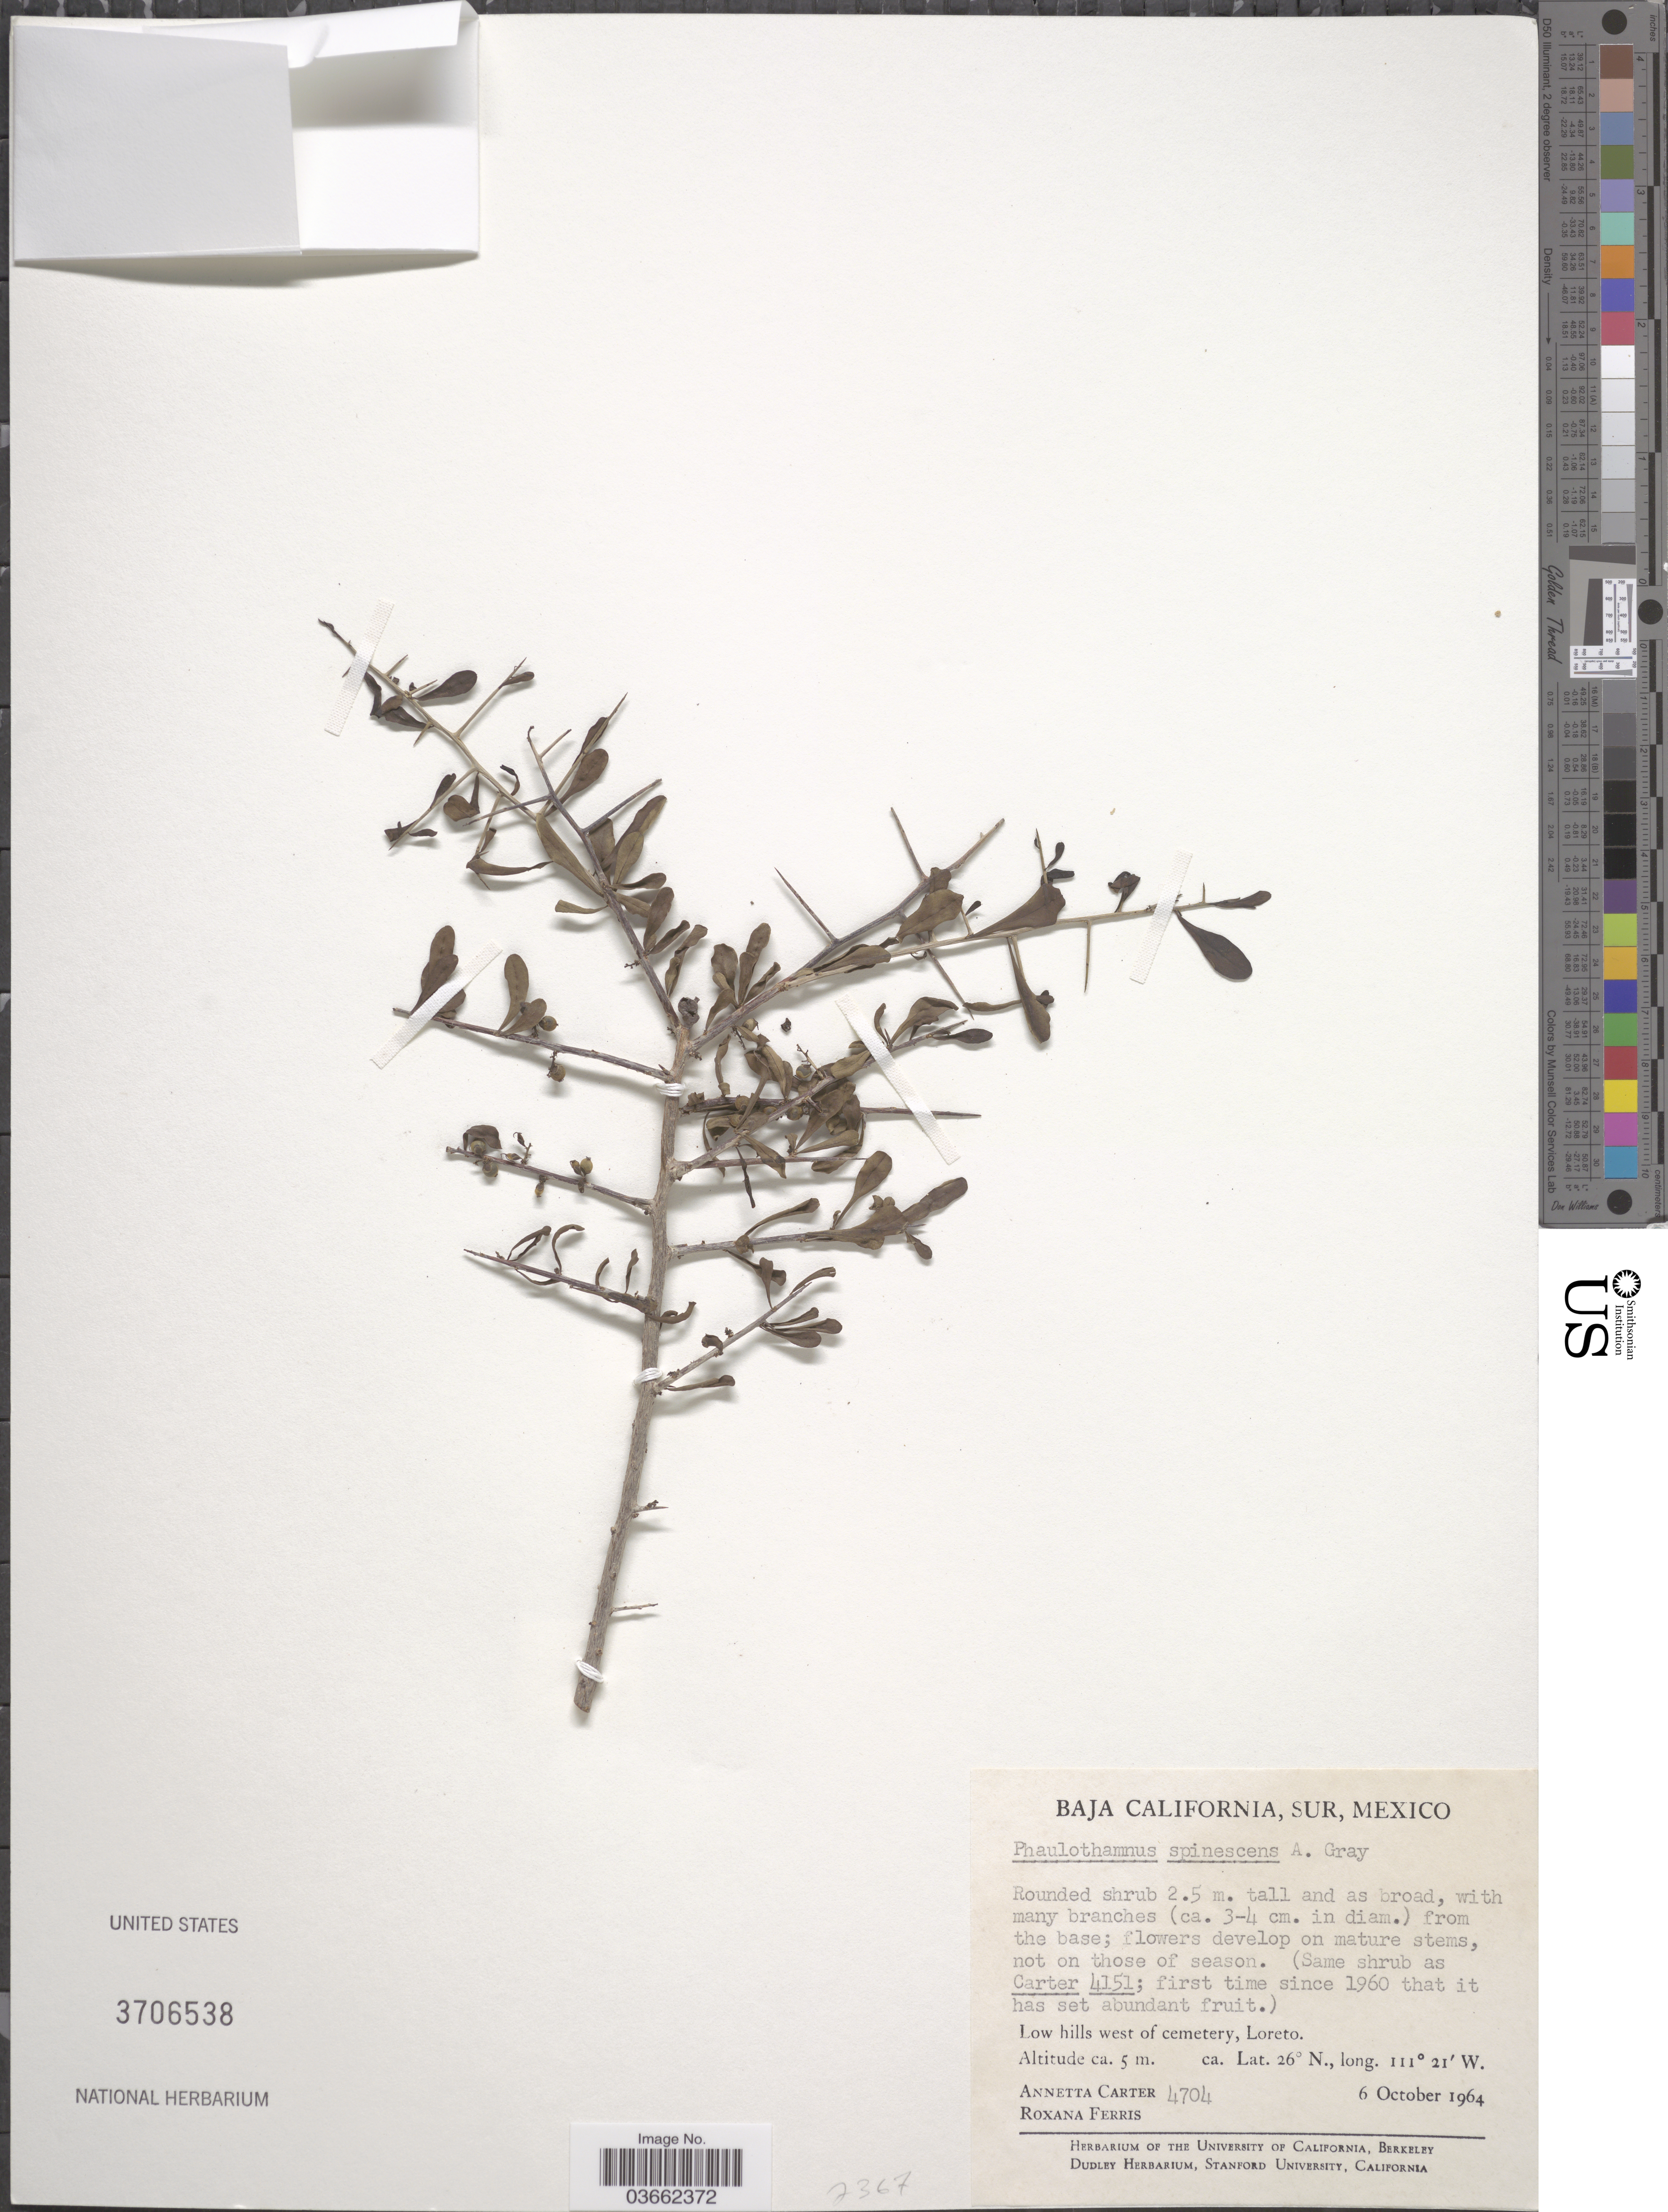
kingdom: Plantae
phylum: Tracheophyta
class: Magnoliopsida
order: Caryophyllales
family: Achatocarpaceae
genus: Phaulothamnus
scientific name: Phaulothamnus spinescens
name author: A. Gray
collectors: A. Carter & R. S. Ferris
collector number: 4704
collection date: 1964-10-06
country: Mexico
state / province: Baja California Sur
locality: Low hills west of cemetery, Loreto.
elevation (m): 5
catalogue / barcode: US 3706538